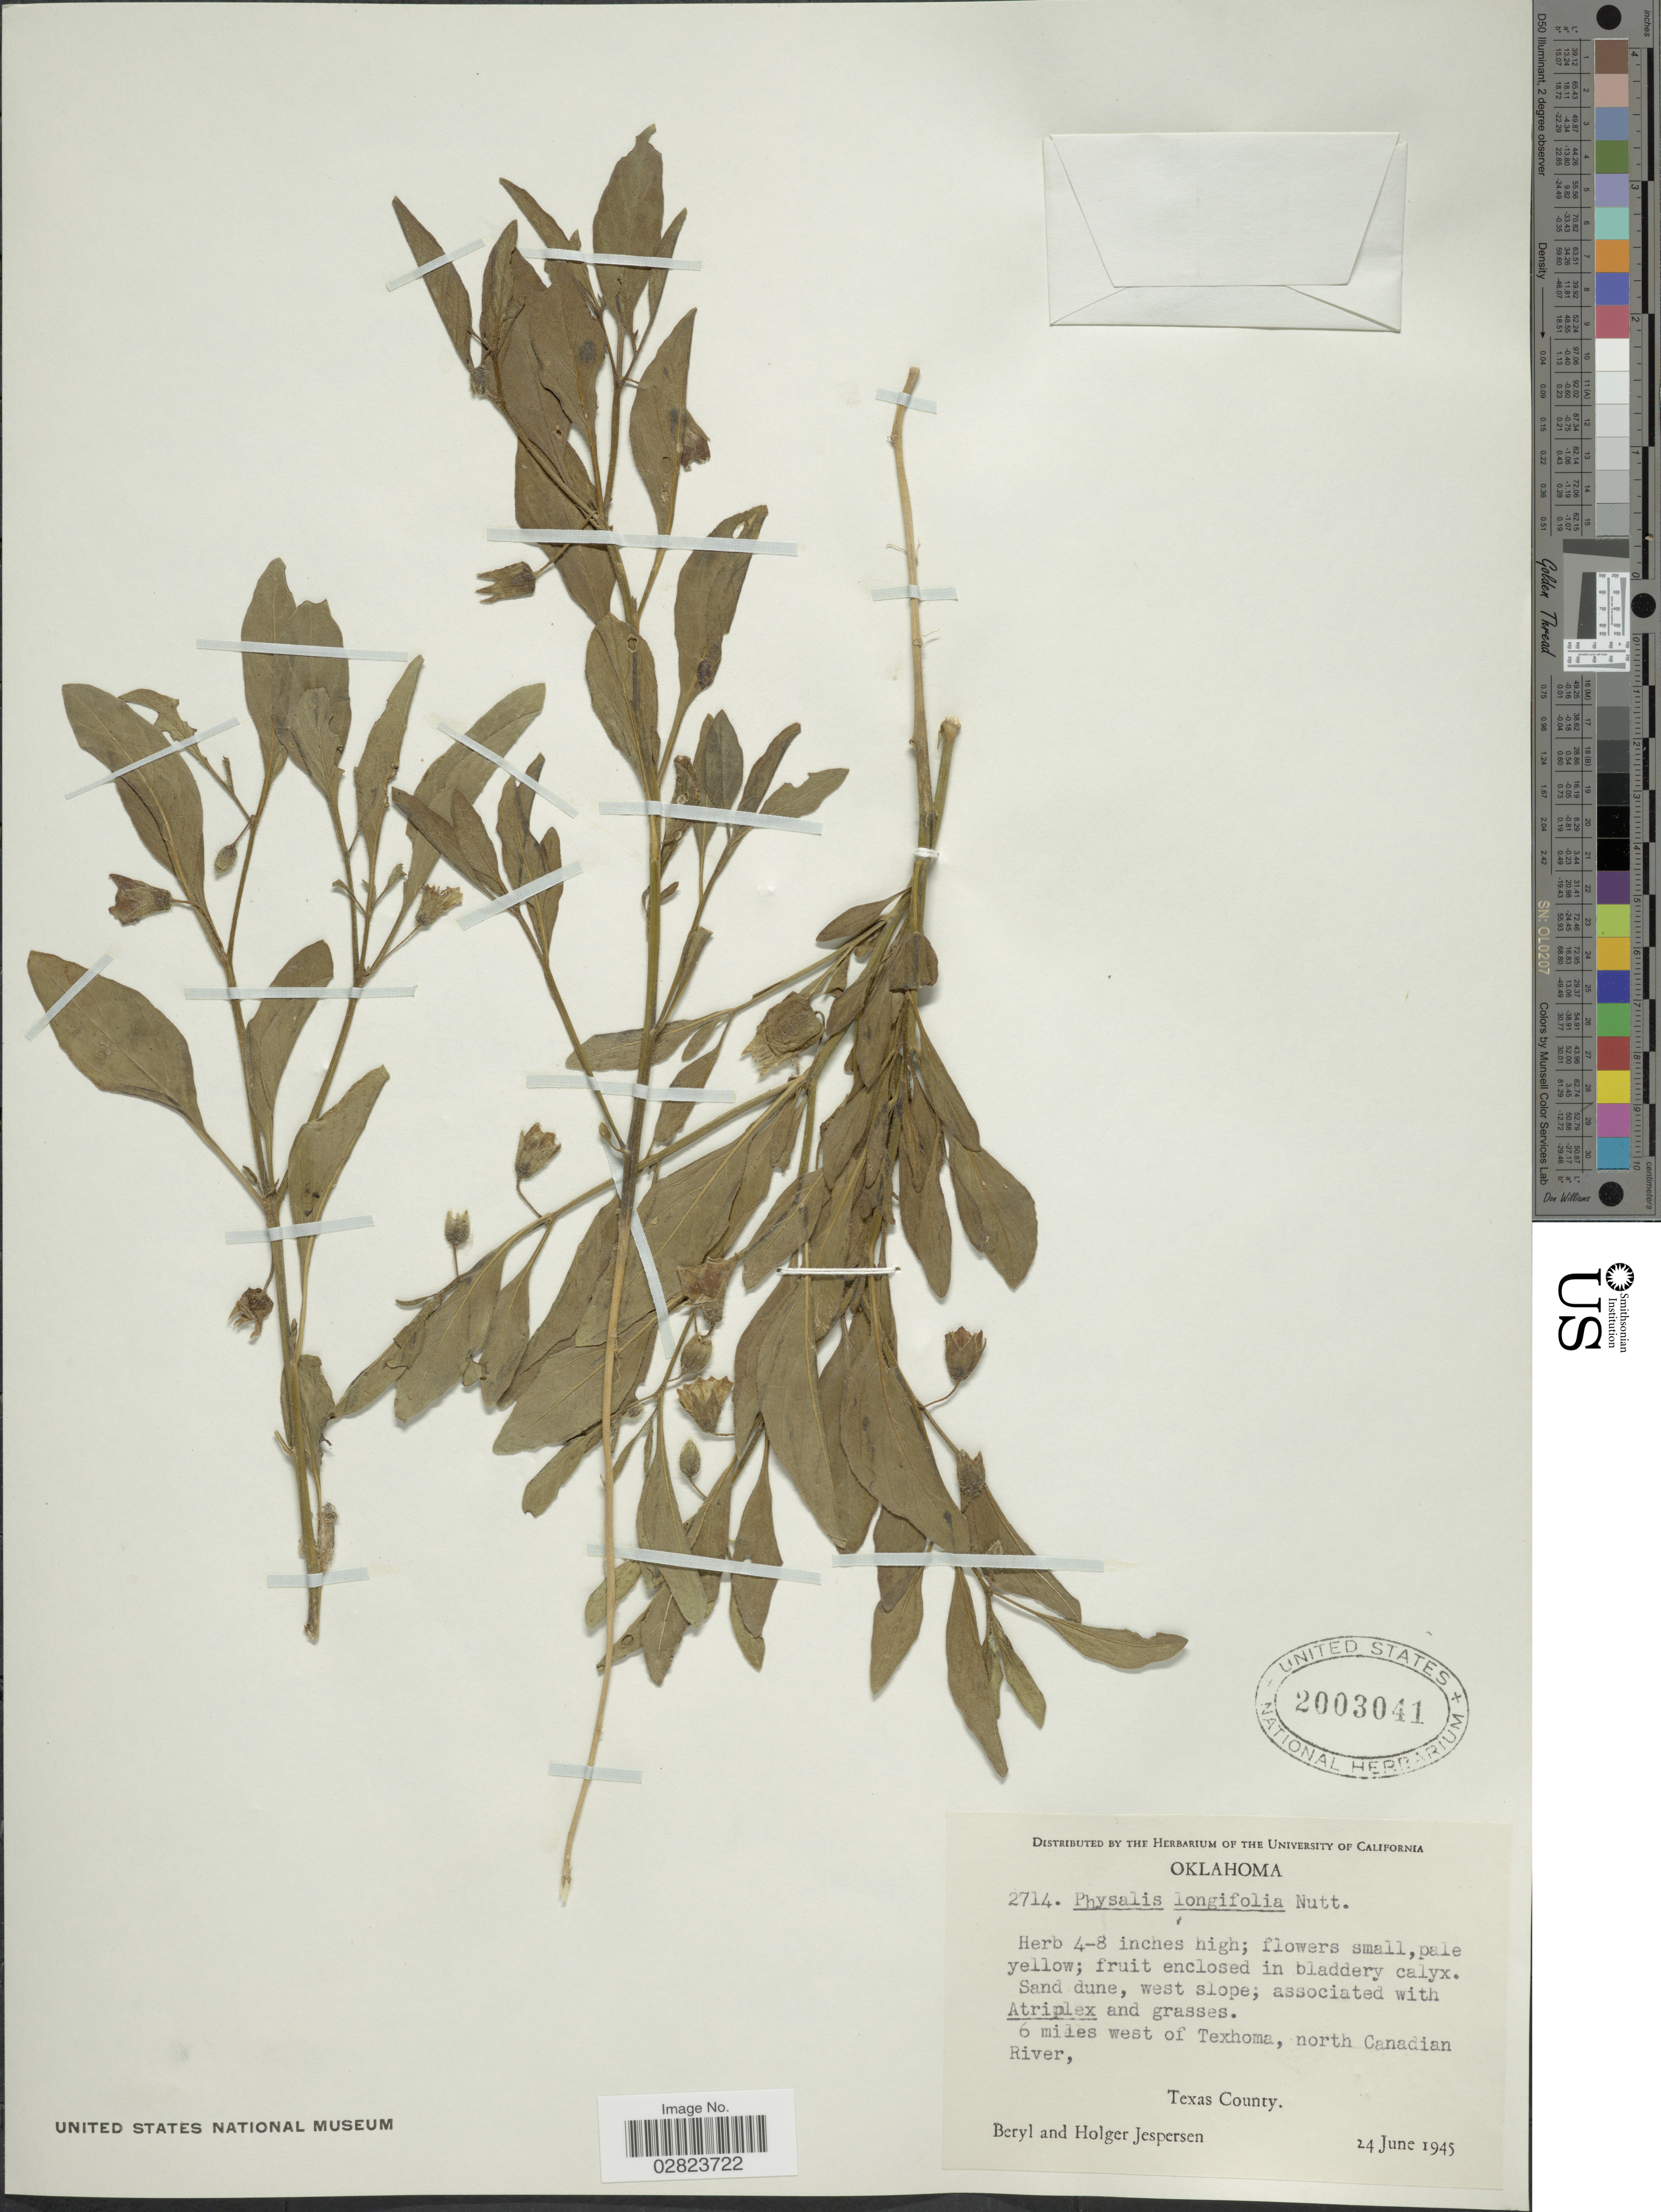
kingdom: Plantae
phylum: Tracheophyta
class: Magnoliopsida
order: Solanales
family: Solanaceae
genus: Physalis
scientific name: Physalis longifolia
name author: Nutt.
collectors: B. Jespersen & H. Jespersen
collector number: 2714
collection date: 1945-06-24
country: United States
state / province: Oklahoma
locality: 6 miles west of Texhoma, north Canadian Rivrer, Texas County.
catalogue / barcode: US 2003041